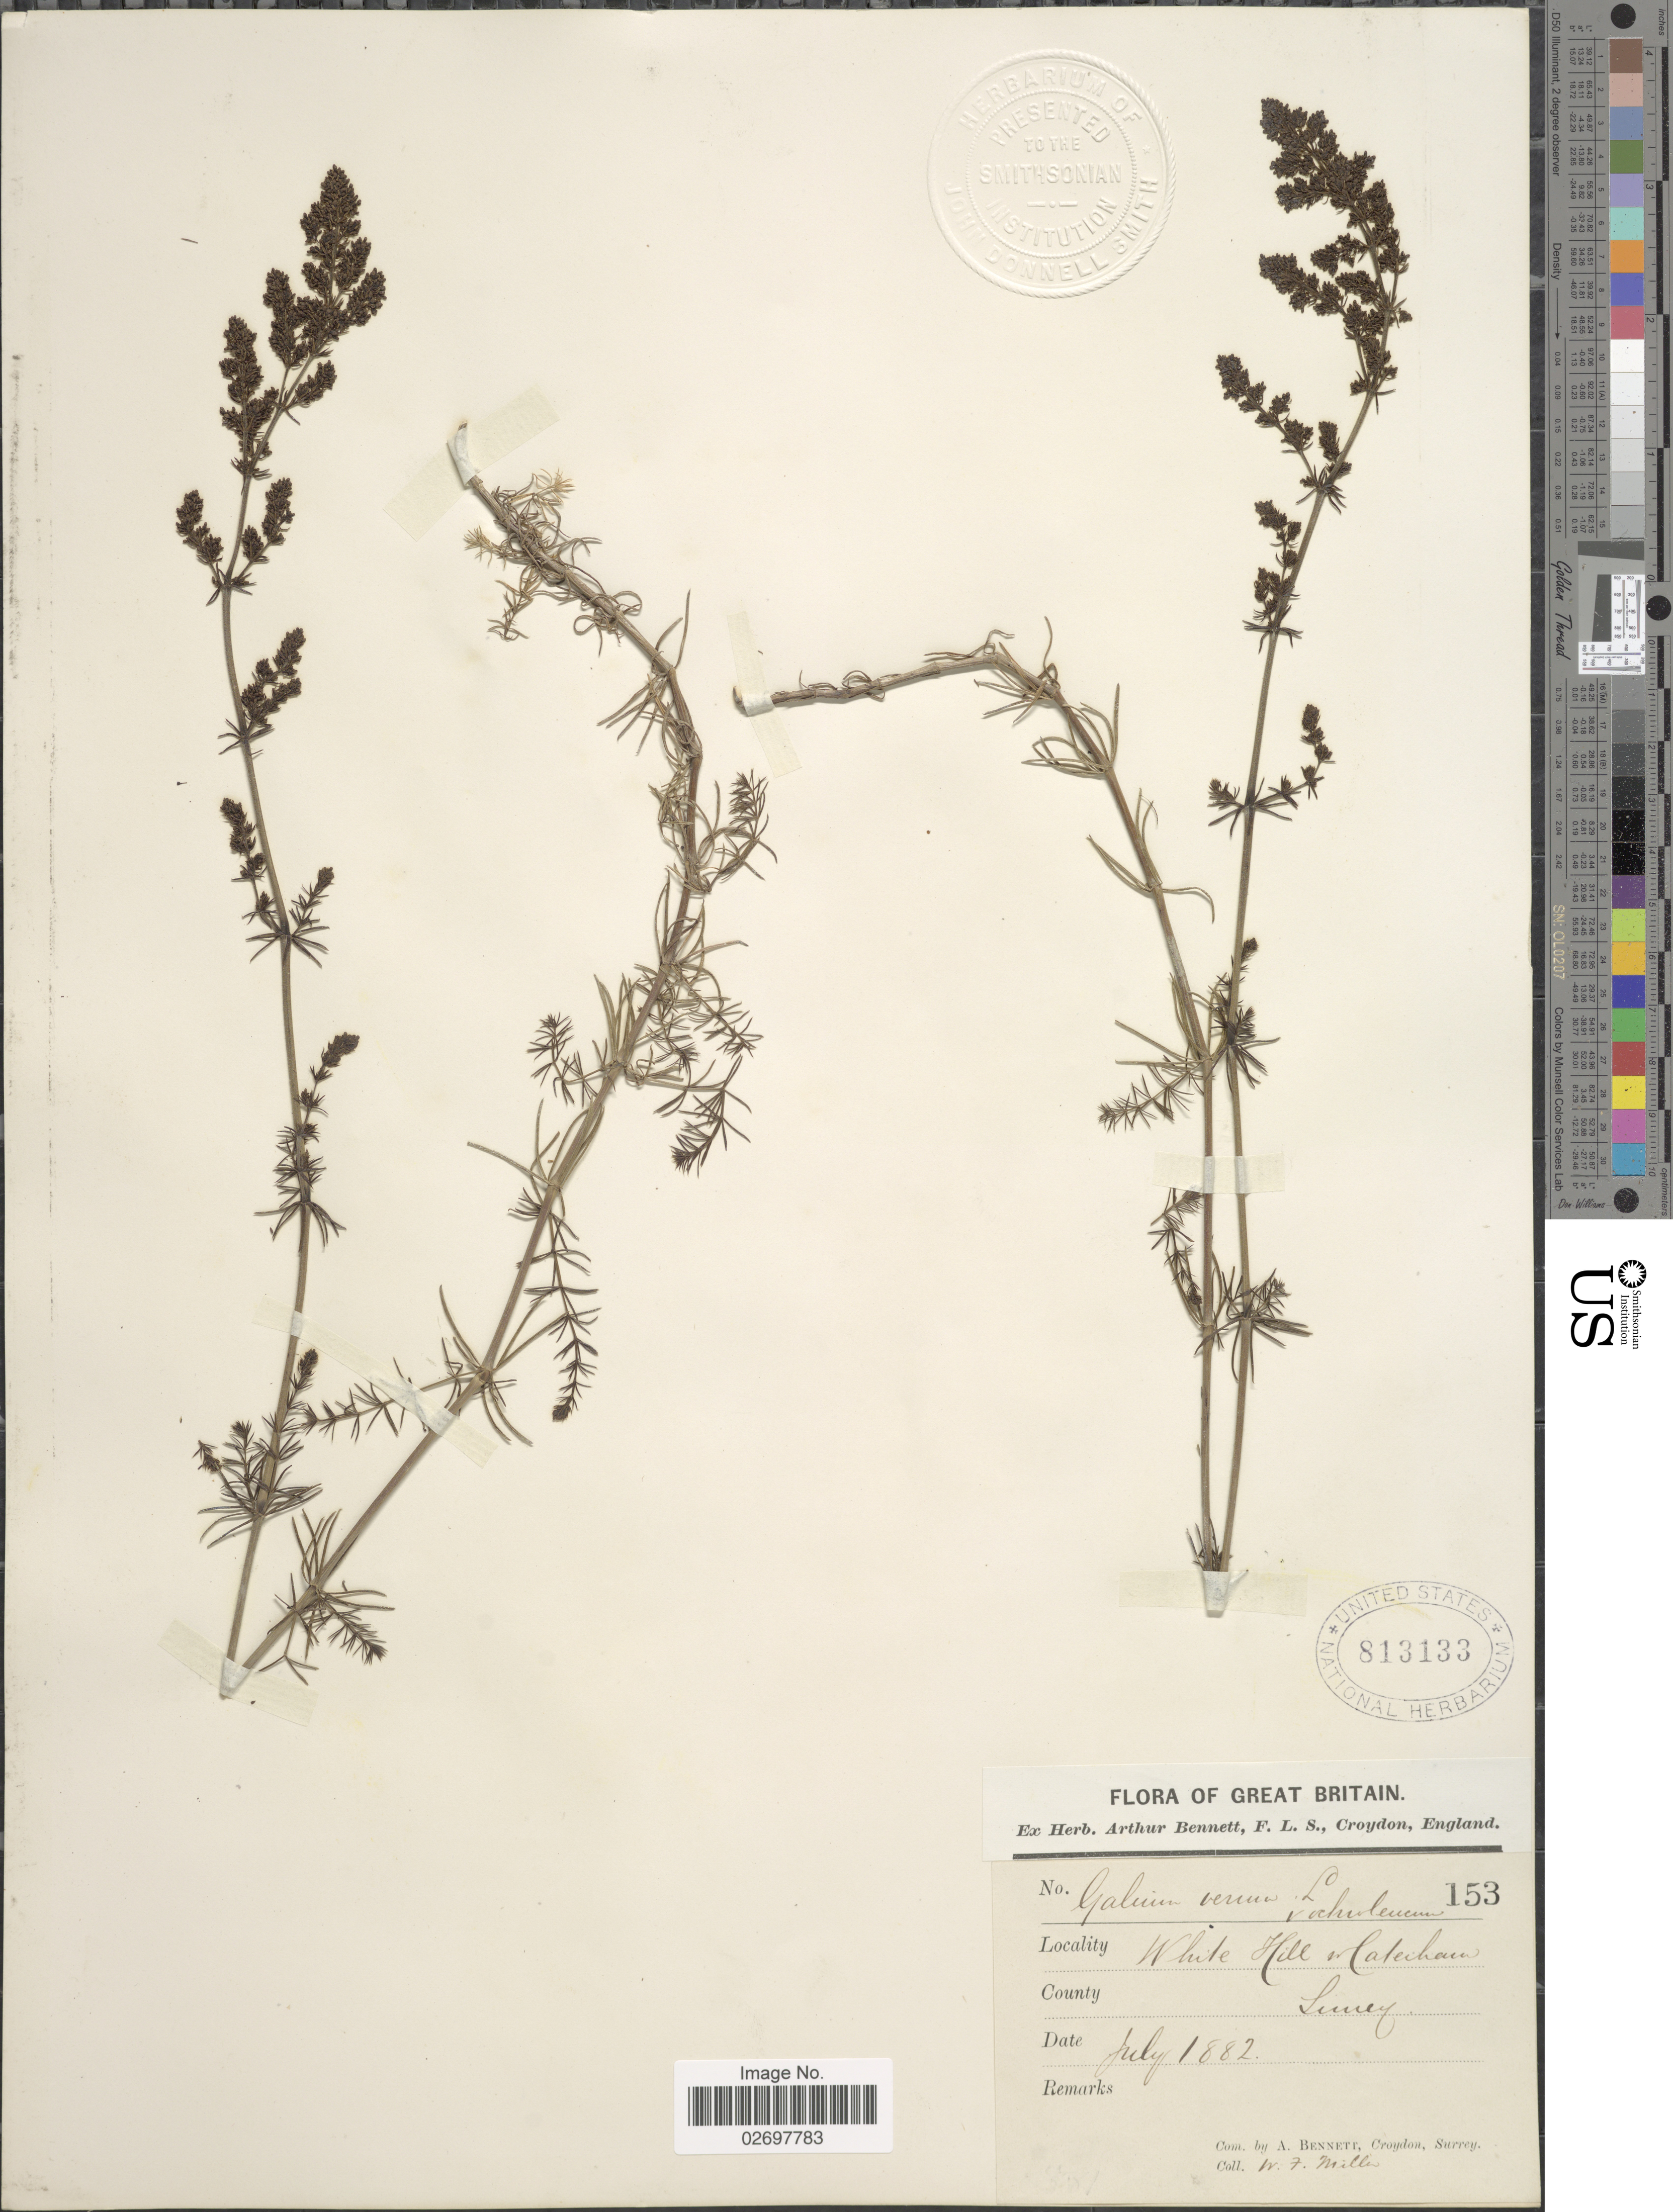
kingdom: Plantae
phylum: Tracheophyta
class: Magnoliopsida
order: Gentianales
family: Rubiaceae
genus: Galium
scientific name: Galium verum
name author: L.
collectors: W. Miller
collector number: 153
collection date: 1882-07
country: United Kingdom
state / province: England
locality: Great Britain, White Hill Caterhan, County Surry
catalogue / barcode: US 813133